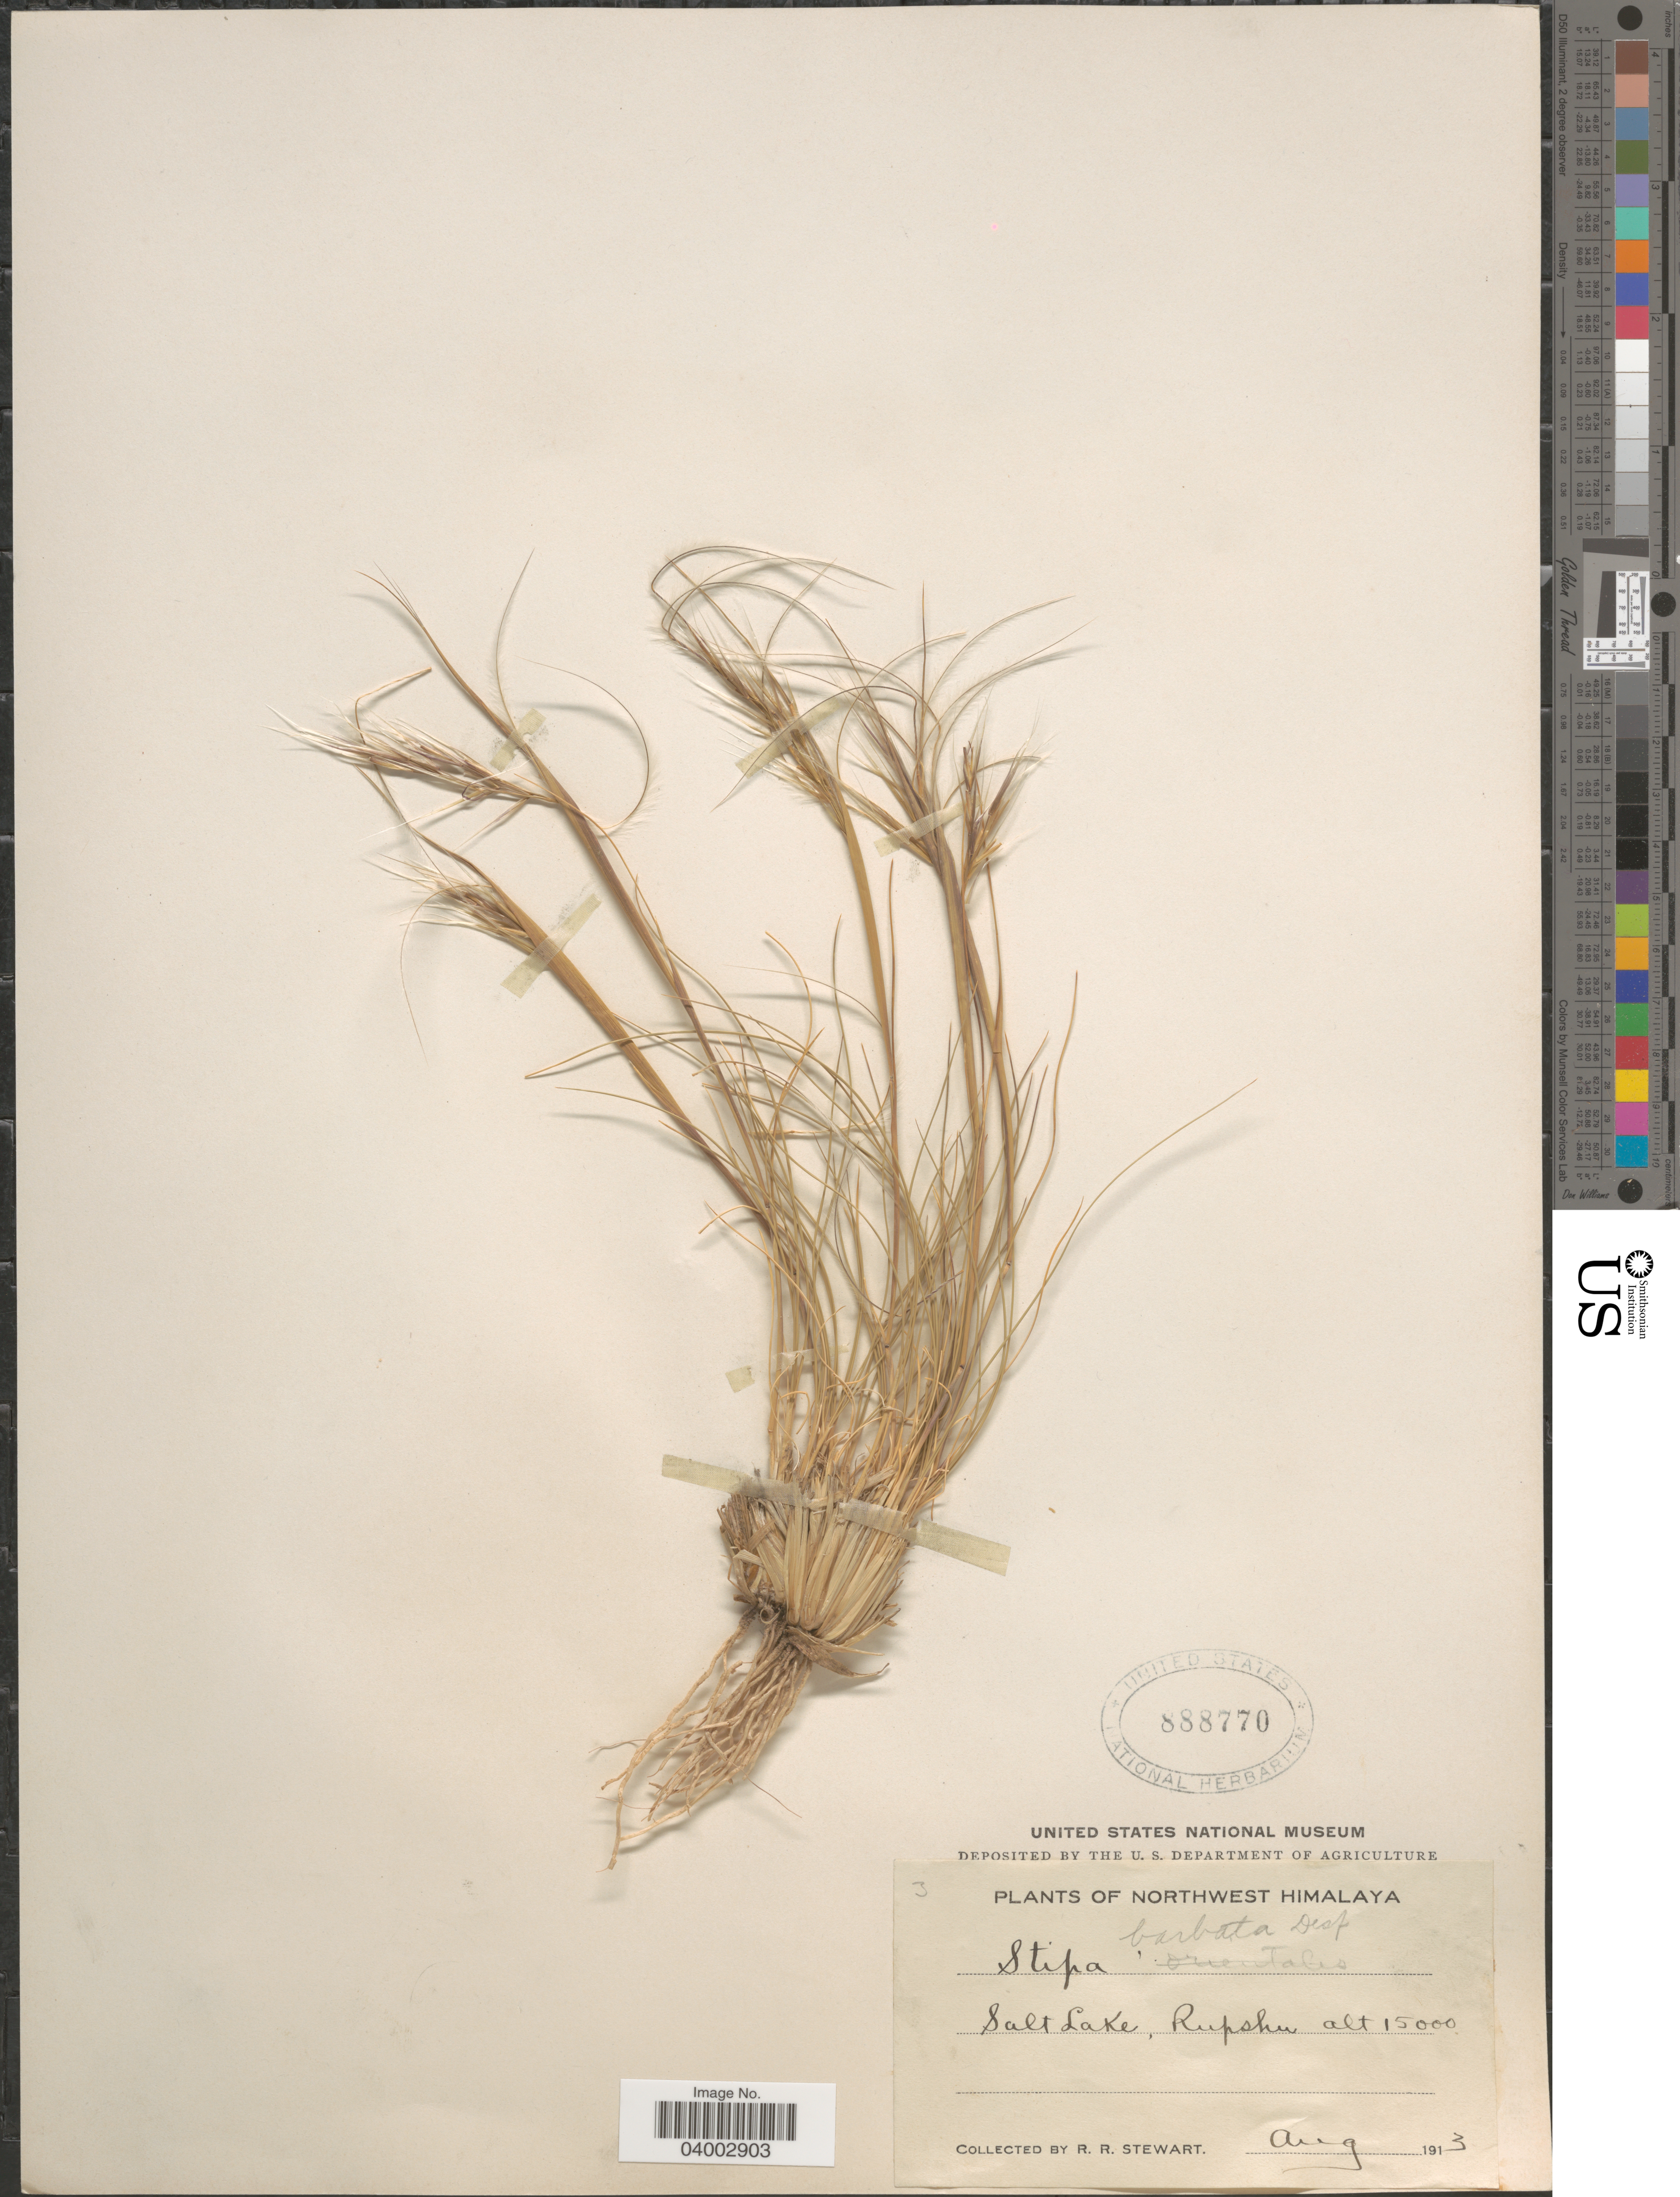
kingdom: Plantae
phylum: Tracheophyta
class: Liliopsida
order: Poales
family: Poaceae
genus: Stipa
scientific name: Stipa orientalis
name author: Trin.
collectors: R. Stewart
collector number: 3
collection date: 1913-08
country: India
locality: Northwest Himalaya. Salt Lake, Rupshu.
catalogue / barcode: US 888770